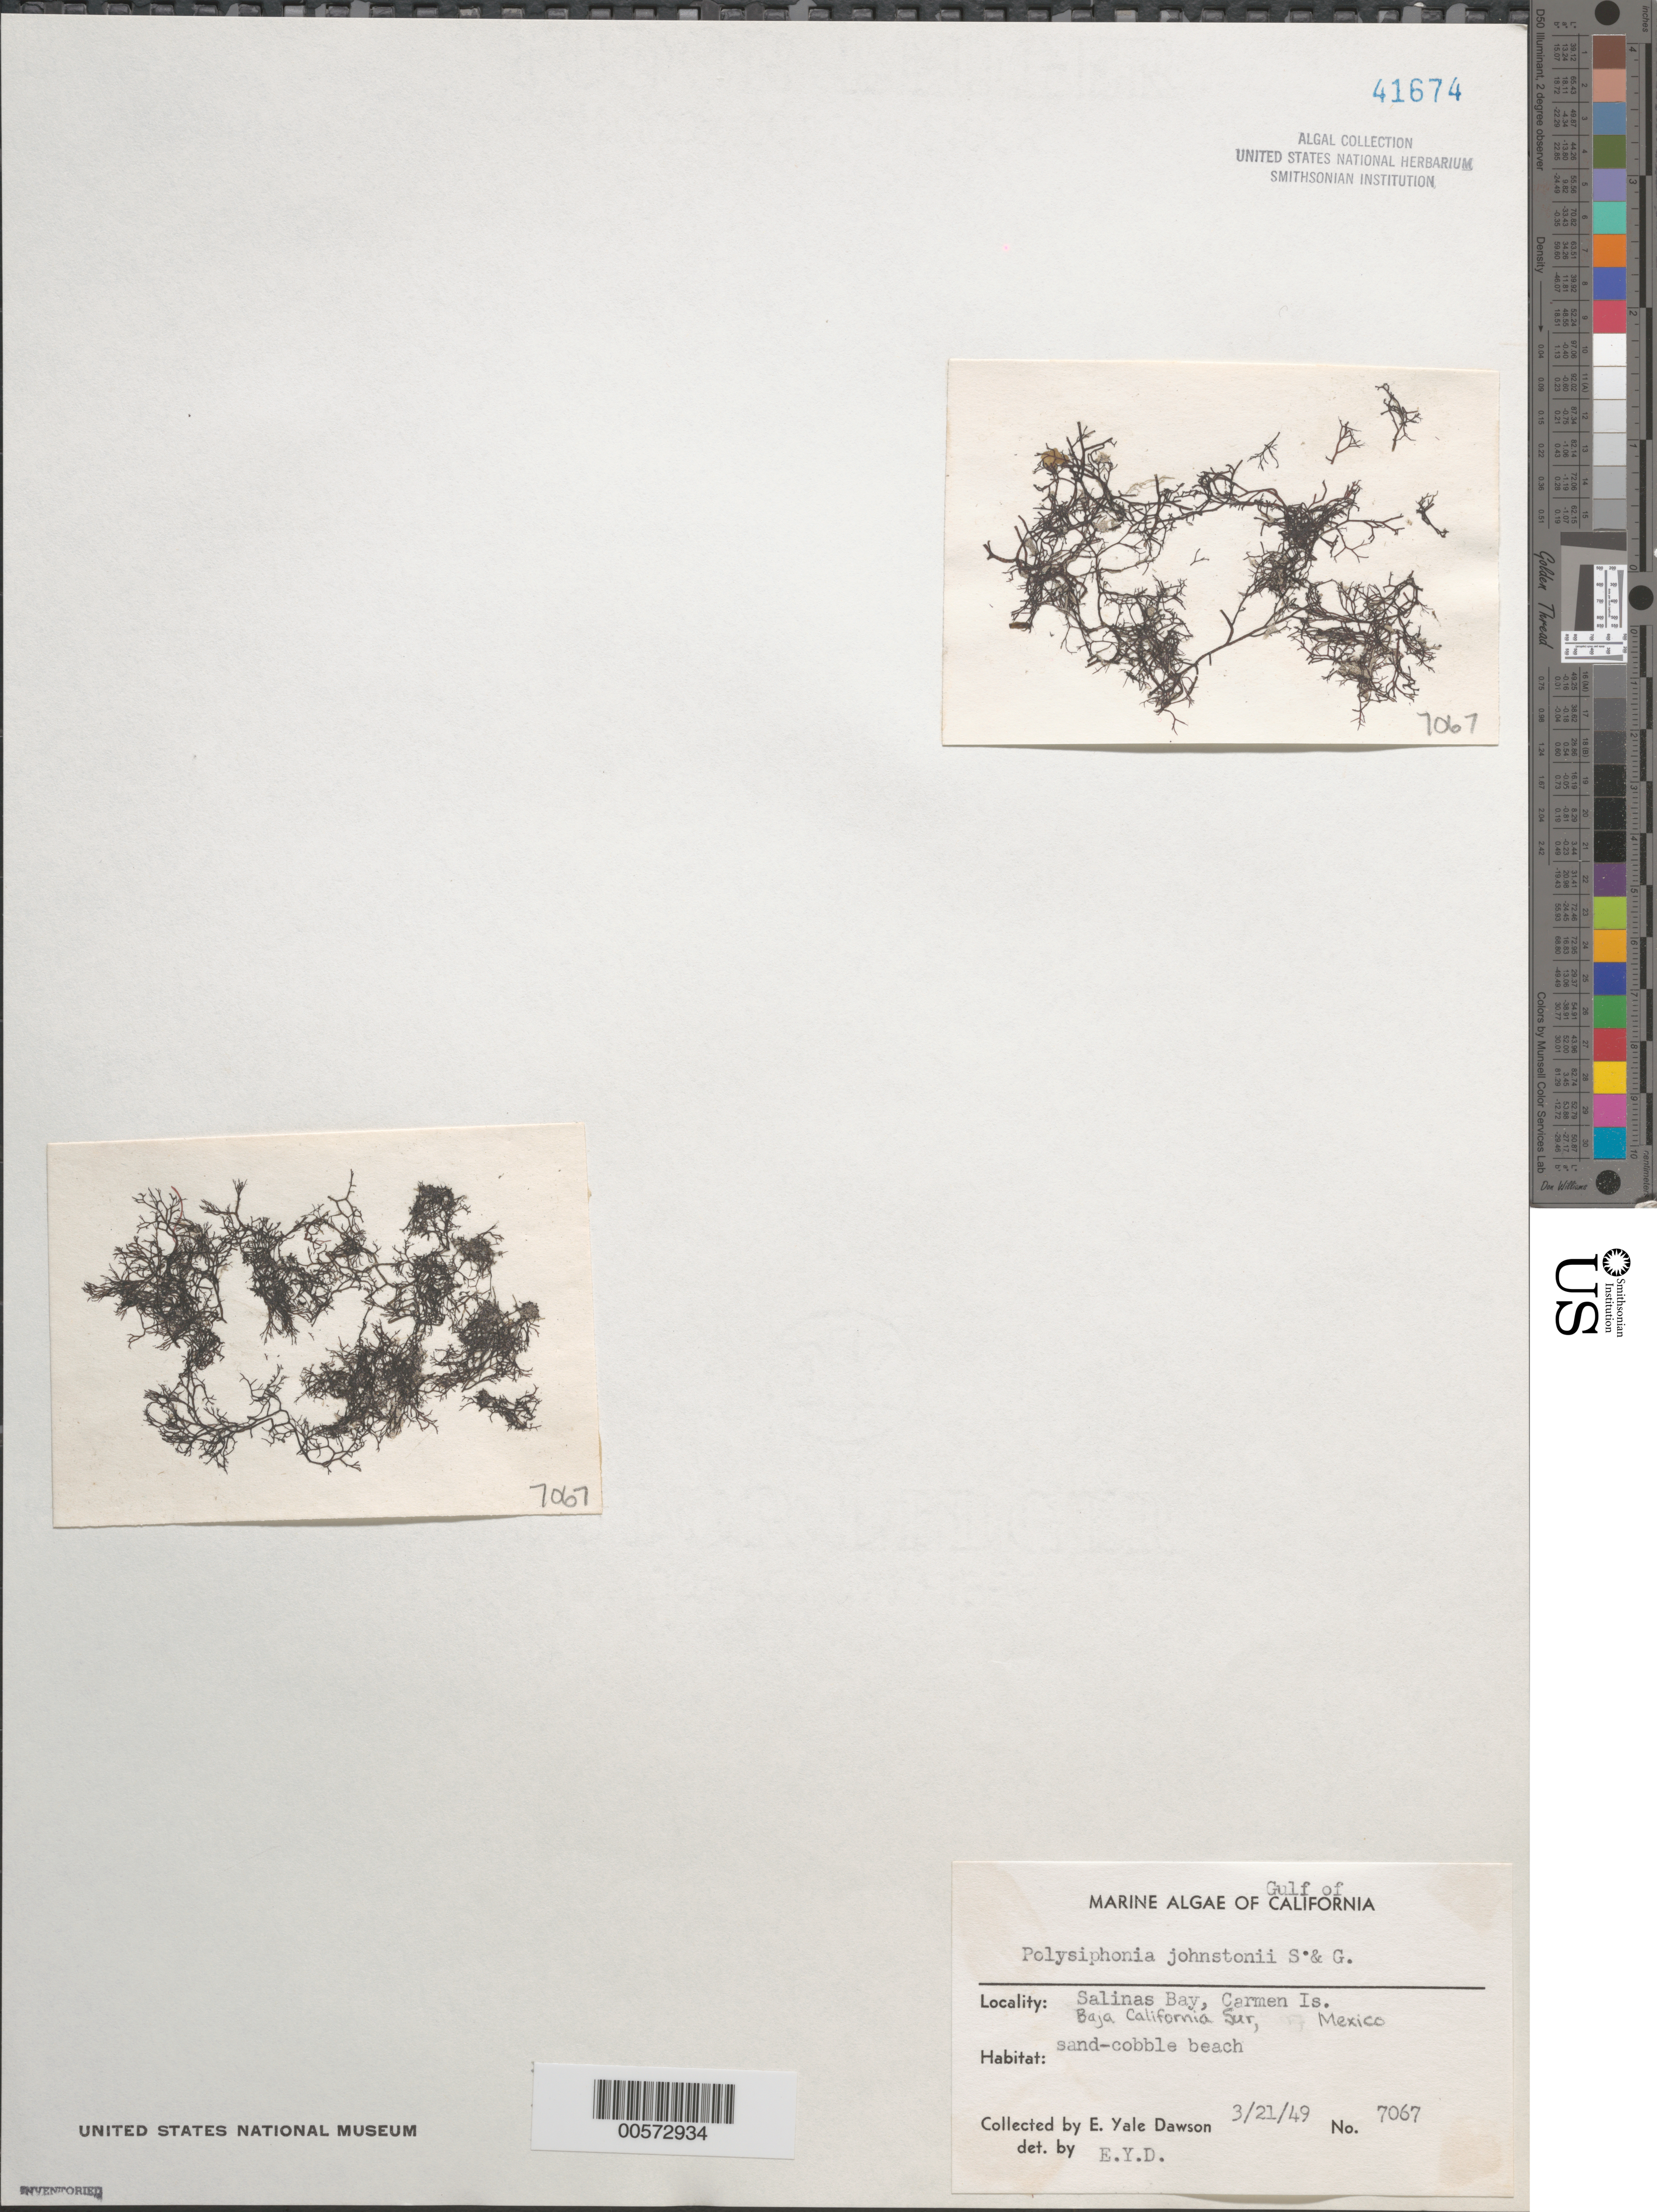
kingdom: Plantae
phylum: Rhodophyta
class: Florideophyceae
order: Ceramiales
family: Rhodomelaceae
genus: Melanothamnus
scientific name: Melanothamnus johnstonii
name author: (Setchell & N.L. Gardner) Diaz-Tapia & Maggs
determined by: Algae name updating Project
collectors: E. Y. Dawson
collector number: EYD 7067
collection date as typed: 21 Mar 1949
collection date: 1949-03-21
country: Mexico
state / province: Baja California Sur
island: Isla Carmen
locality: Bahia Salinas (Salinas Bay)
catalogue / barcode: US 41674